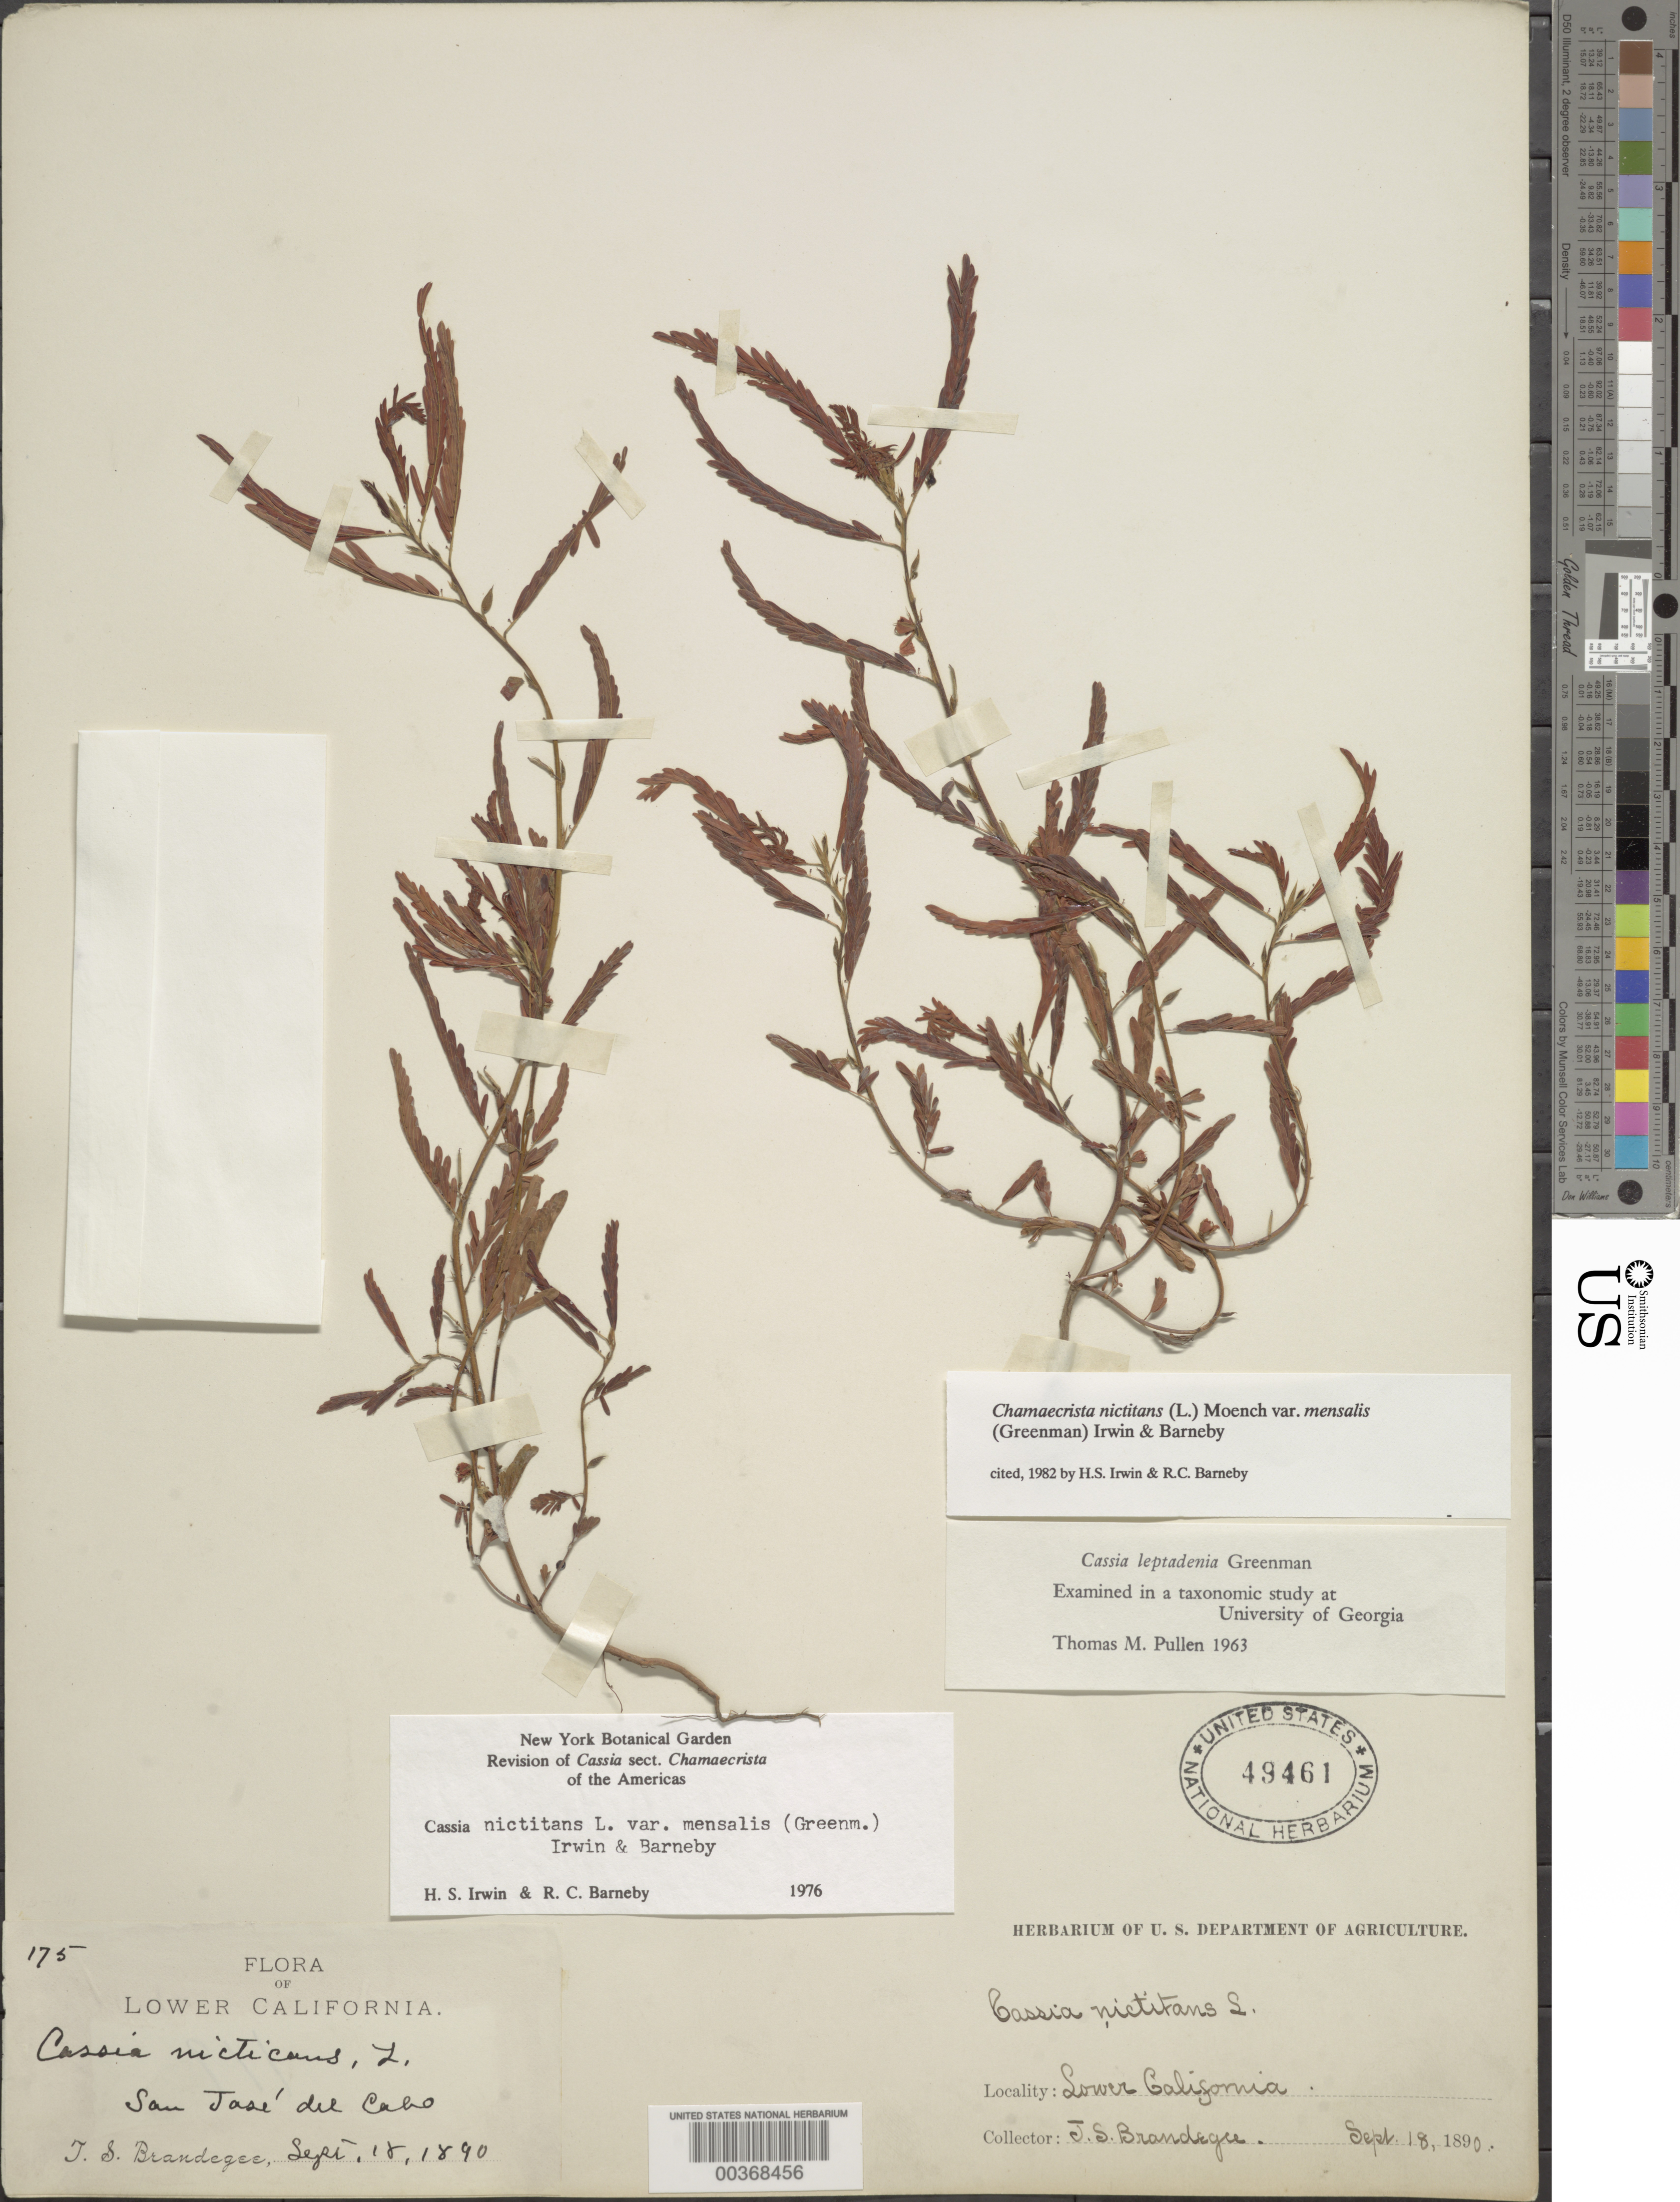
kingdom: Plantae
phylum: Tracheophyta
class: Magnoliopsida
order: Fabales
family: Fabaceae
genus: Chamaecrista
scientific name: Chamaecrista nictitans var. mensalis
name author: (Greenm.) H.S. Irwin & Barneby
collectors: T. S. Brandegee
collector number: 175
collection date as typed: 18 Sep 1890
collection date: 1890-09-18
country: Mexico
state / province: Baja California Sur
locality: San José del Cabo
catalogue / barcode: US 49461